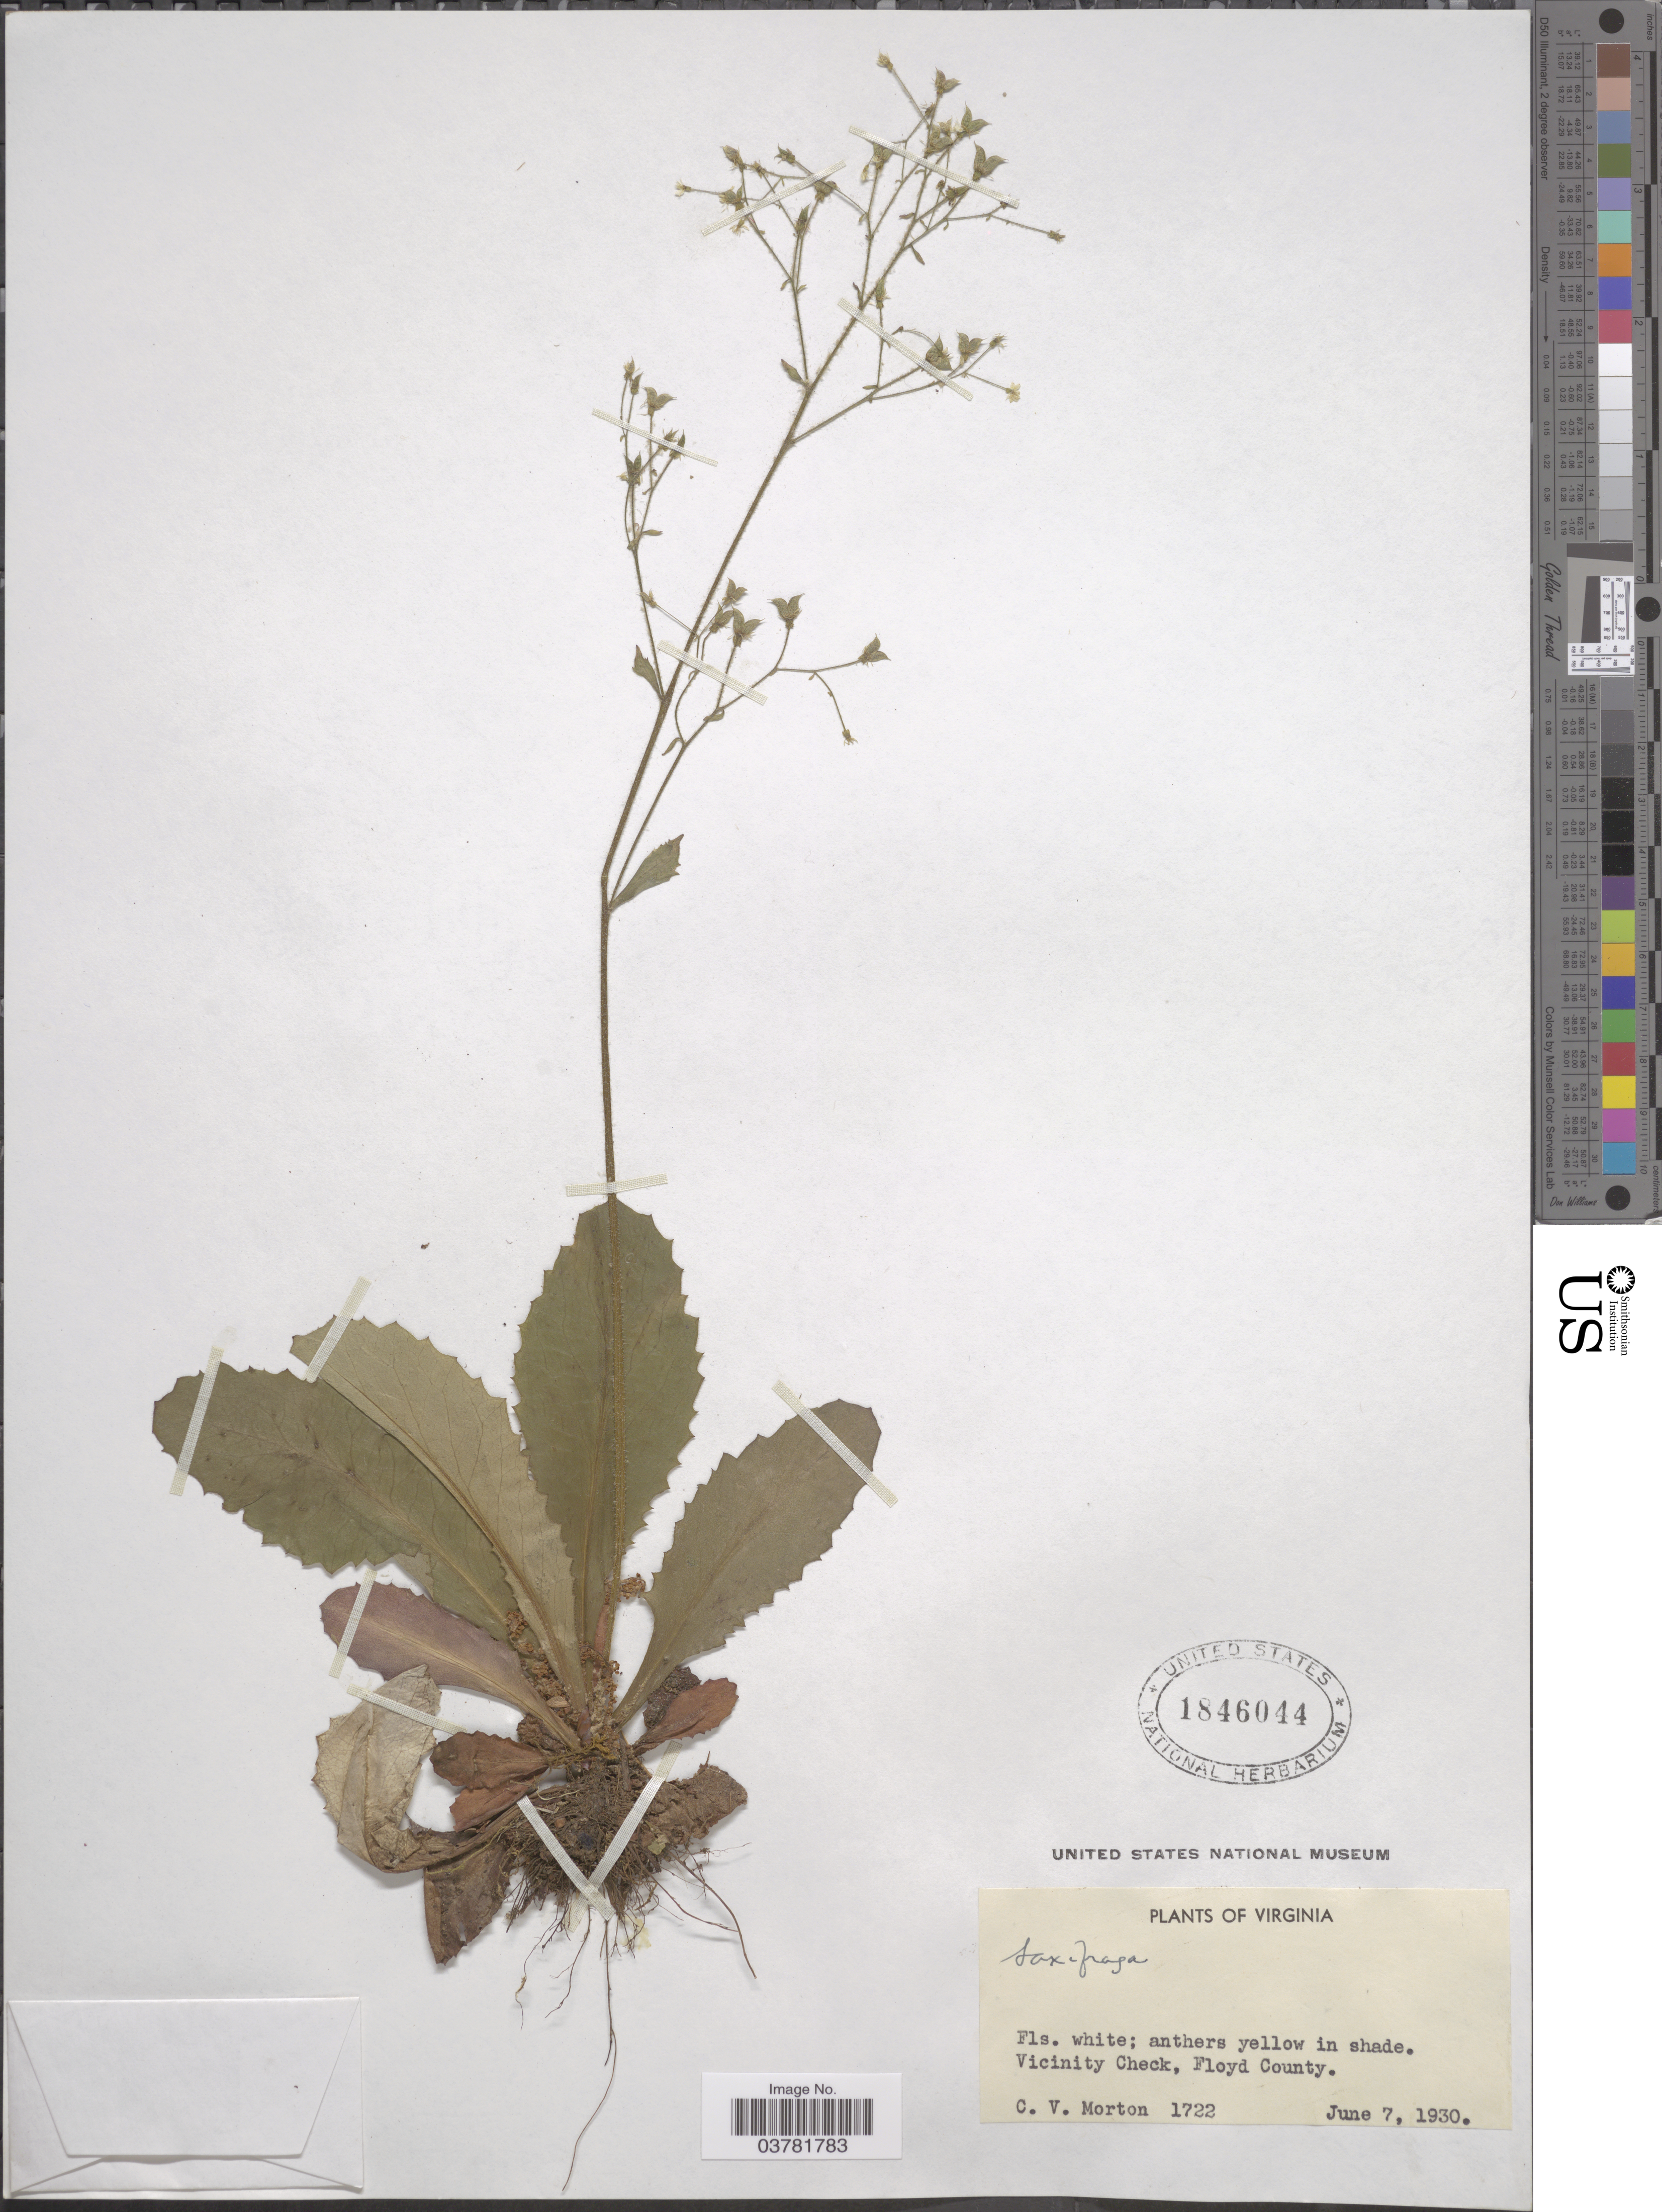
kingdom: Plantae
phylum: Tracheophyta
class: Magnoliopsida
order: Saxifragales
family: Saxifragaceae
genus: Saxifraga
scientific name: Saxifraga sp.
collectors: C. V. Morton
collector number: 1722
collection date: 1930-06-07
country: United States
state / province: Virginia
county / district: Floyd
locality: Vicinity Check, Floyd County.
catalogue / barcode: US 1846044